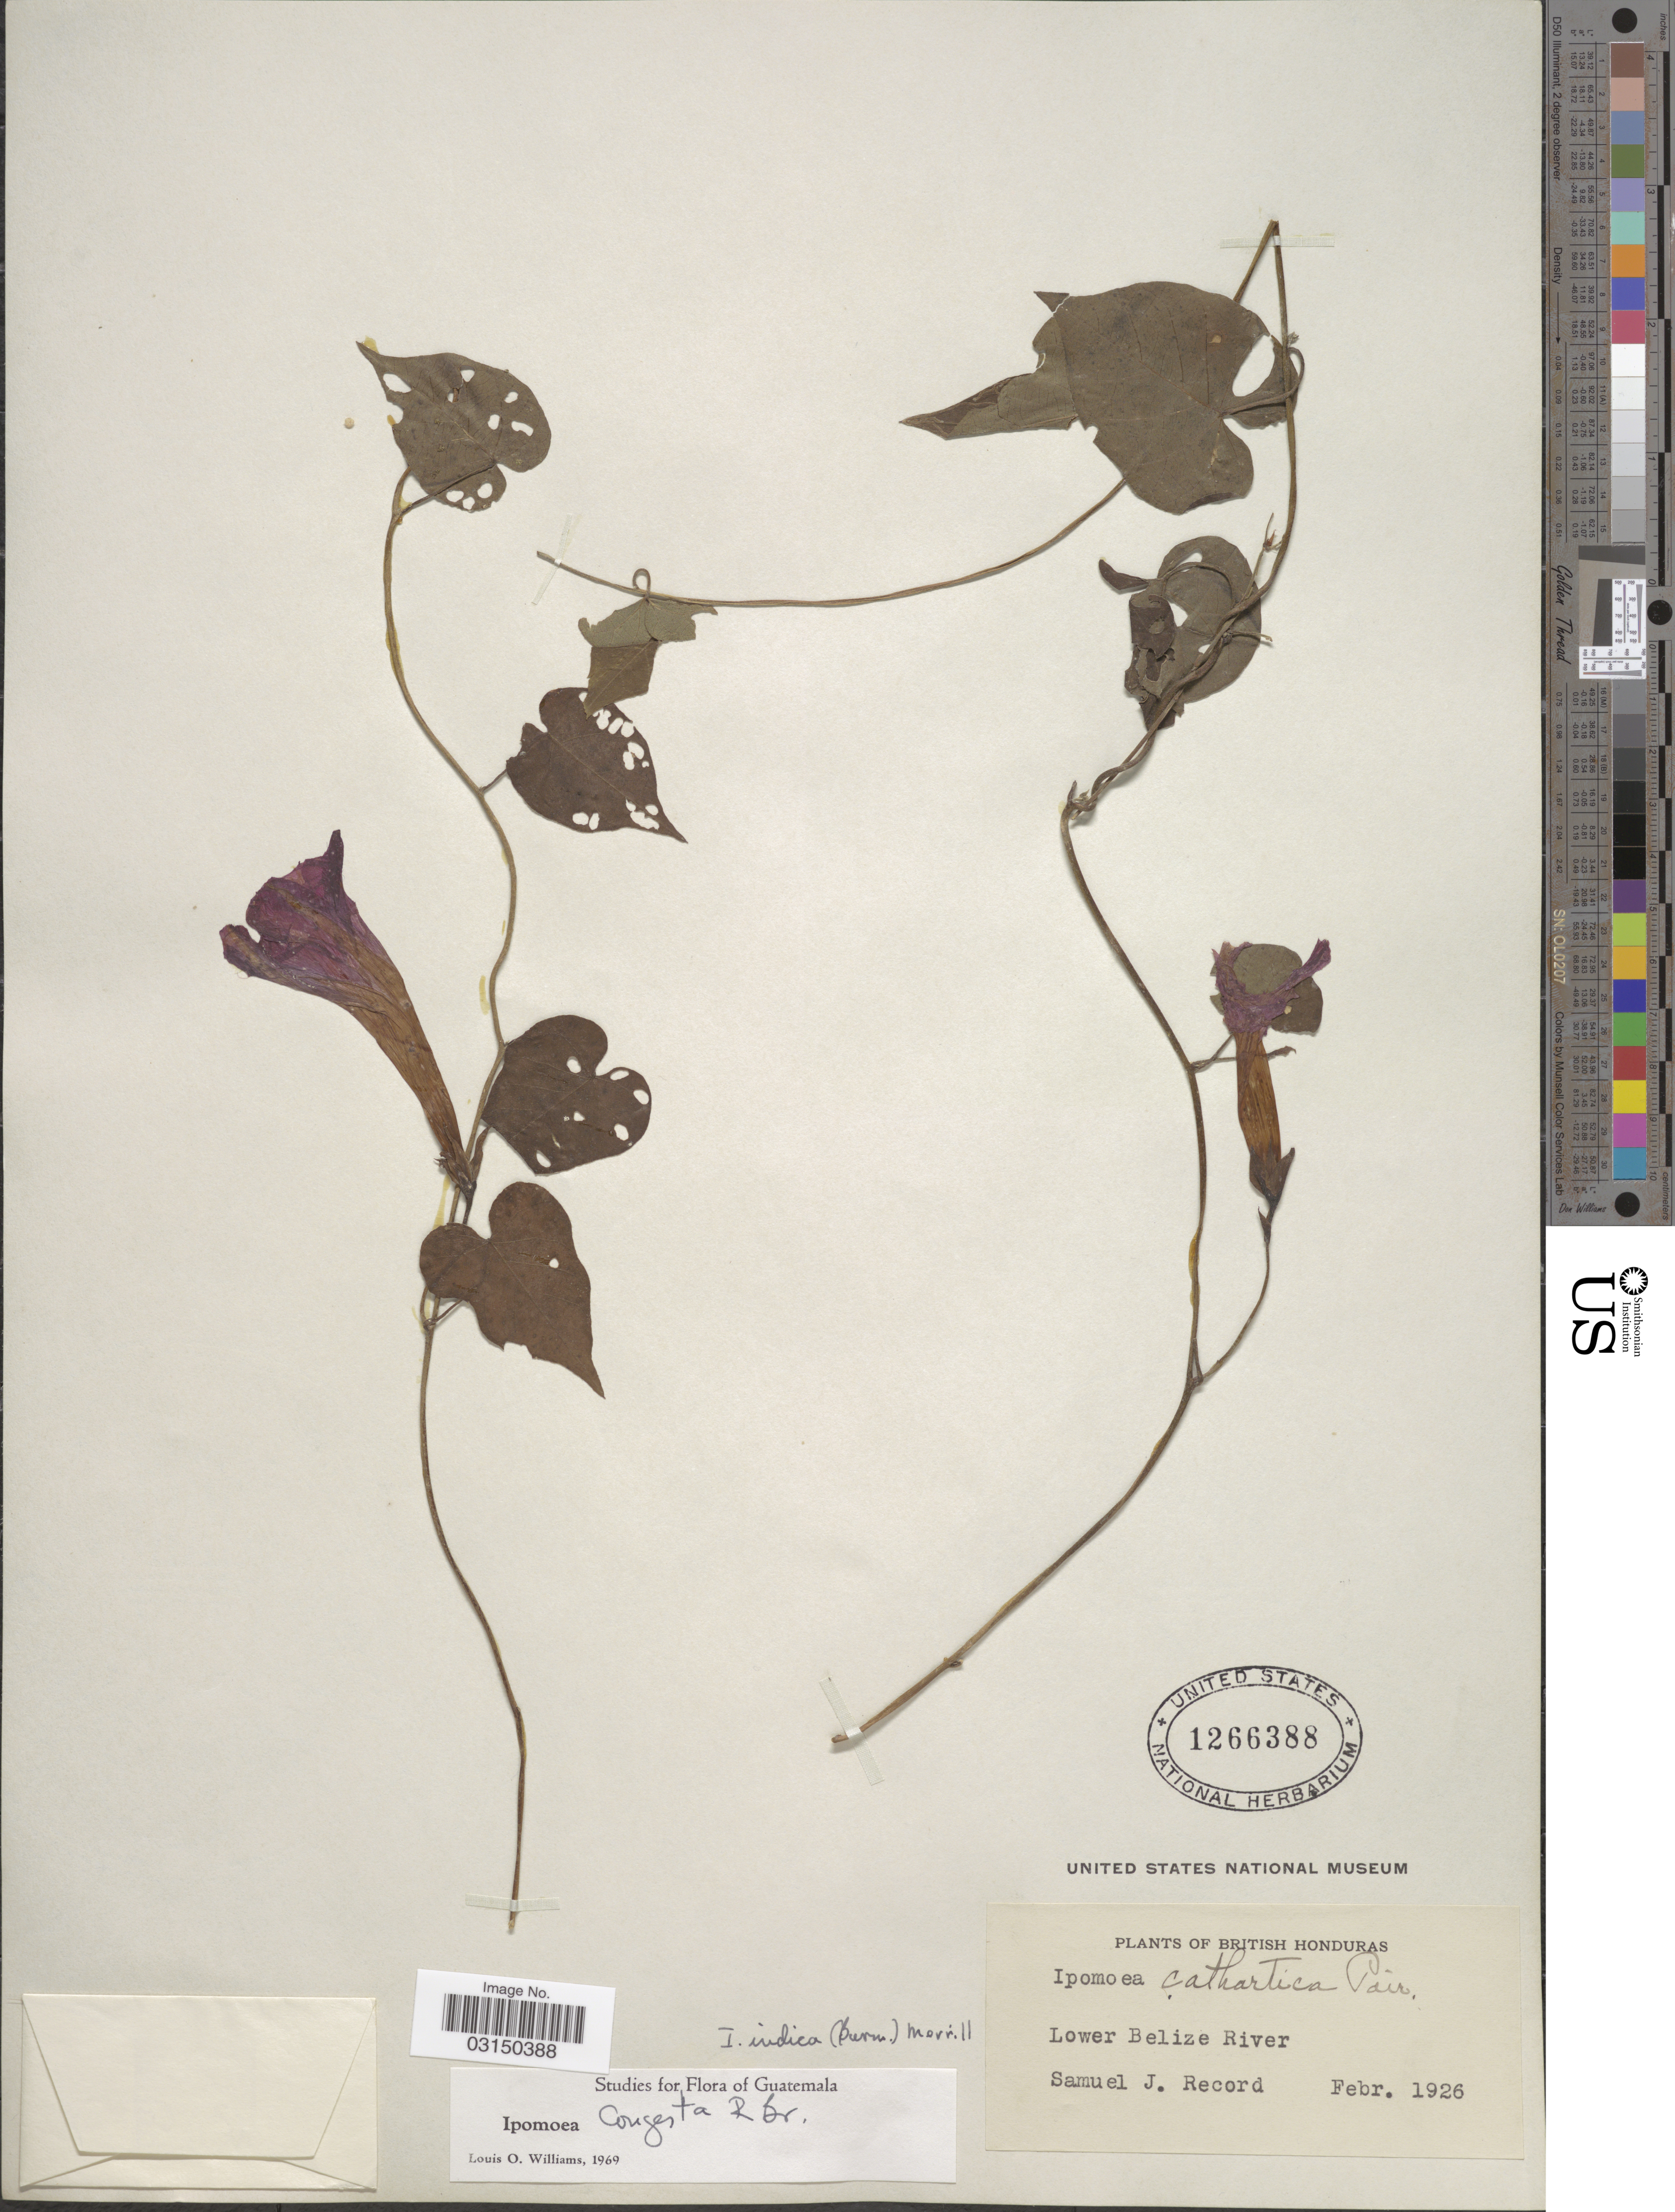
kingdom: Plantae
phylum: Tracheophyta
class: Magnoliopsida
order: Solanales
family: Convolvulaceae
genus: Ipomoea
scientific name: Ipomoea indica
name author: (Burm.) Merr.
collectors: S. J. Record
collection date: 1926-02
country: Belize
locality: British Honduras. Lower Belize River.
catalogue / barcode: US 1266388